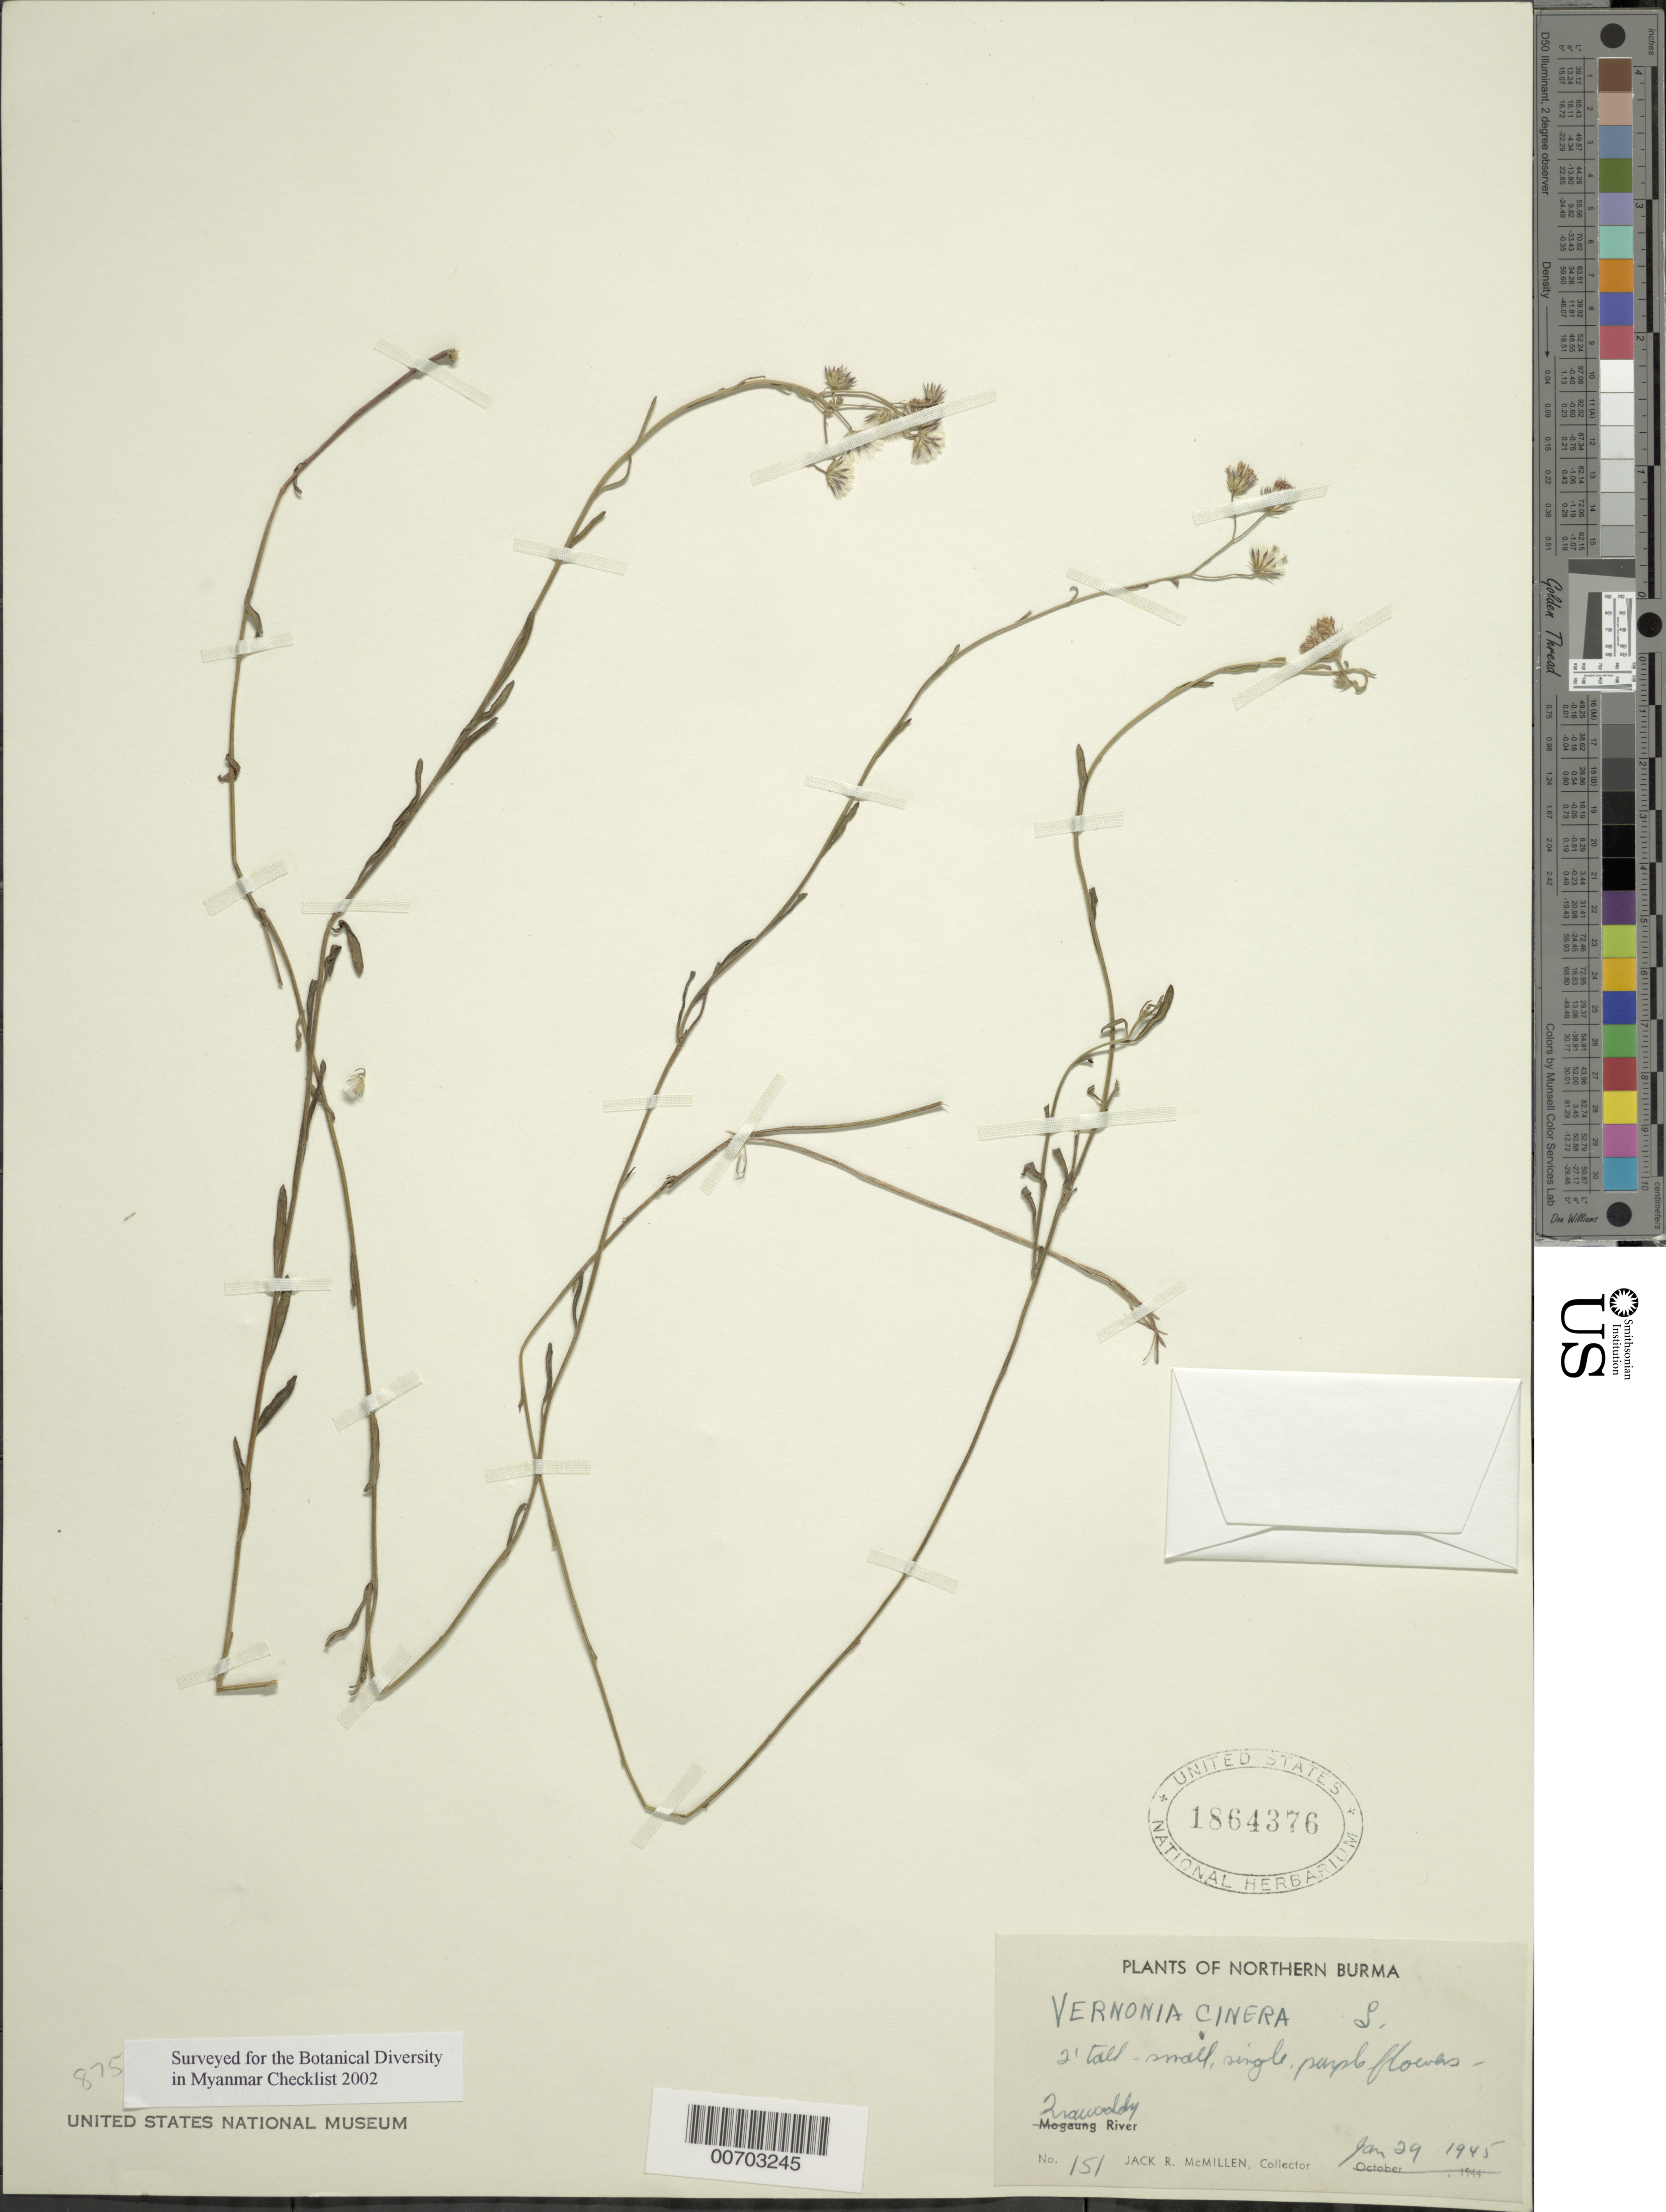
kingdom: Plantae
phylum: Tracheophyta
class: Magnoliopsida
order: Asterales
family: Asteraceae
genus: Cyanthillium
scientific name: Cyanthillium cinereum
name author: (L.) H. Rob.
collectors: J. McMillen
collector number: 151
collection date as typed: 29 Jan 1945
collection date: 1945-01-29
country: Myanmar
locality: Irawaddy R.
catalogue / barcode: US 1864376